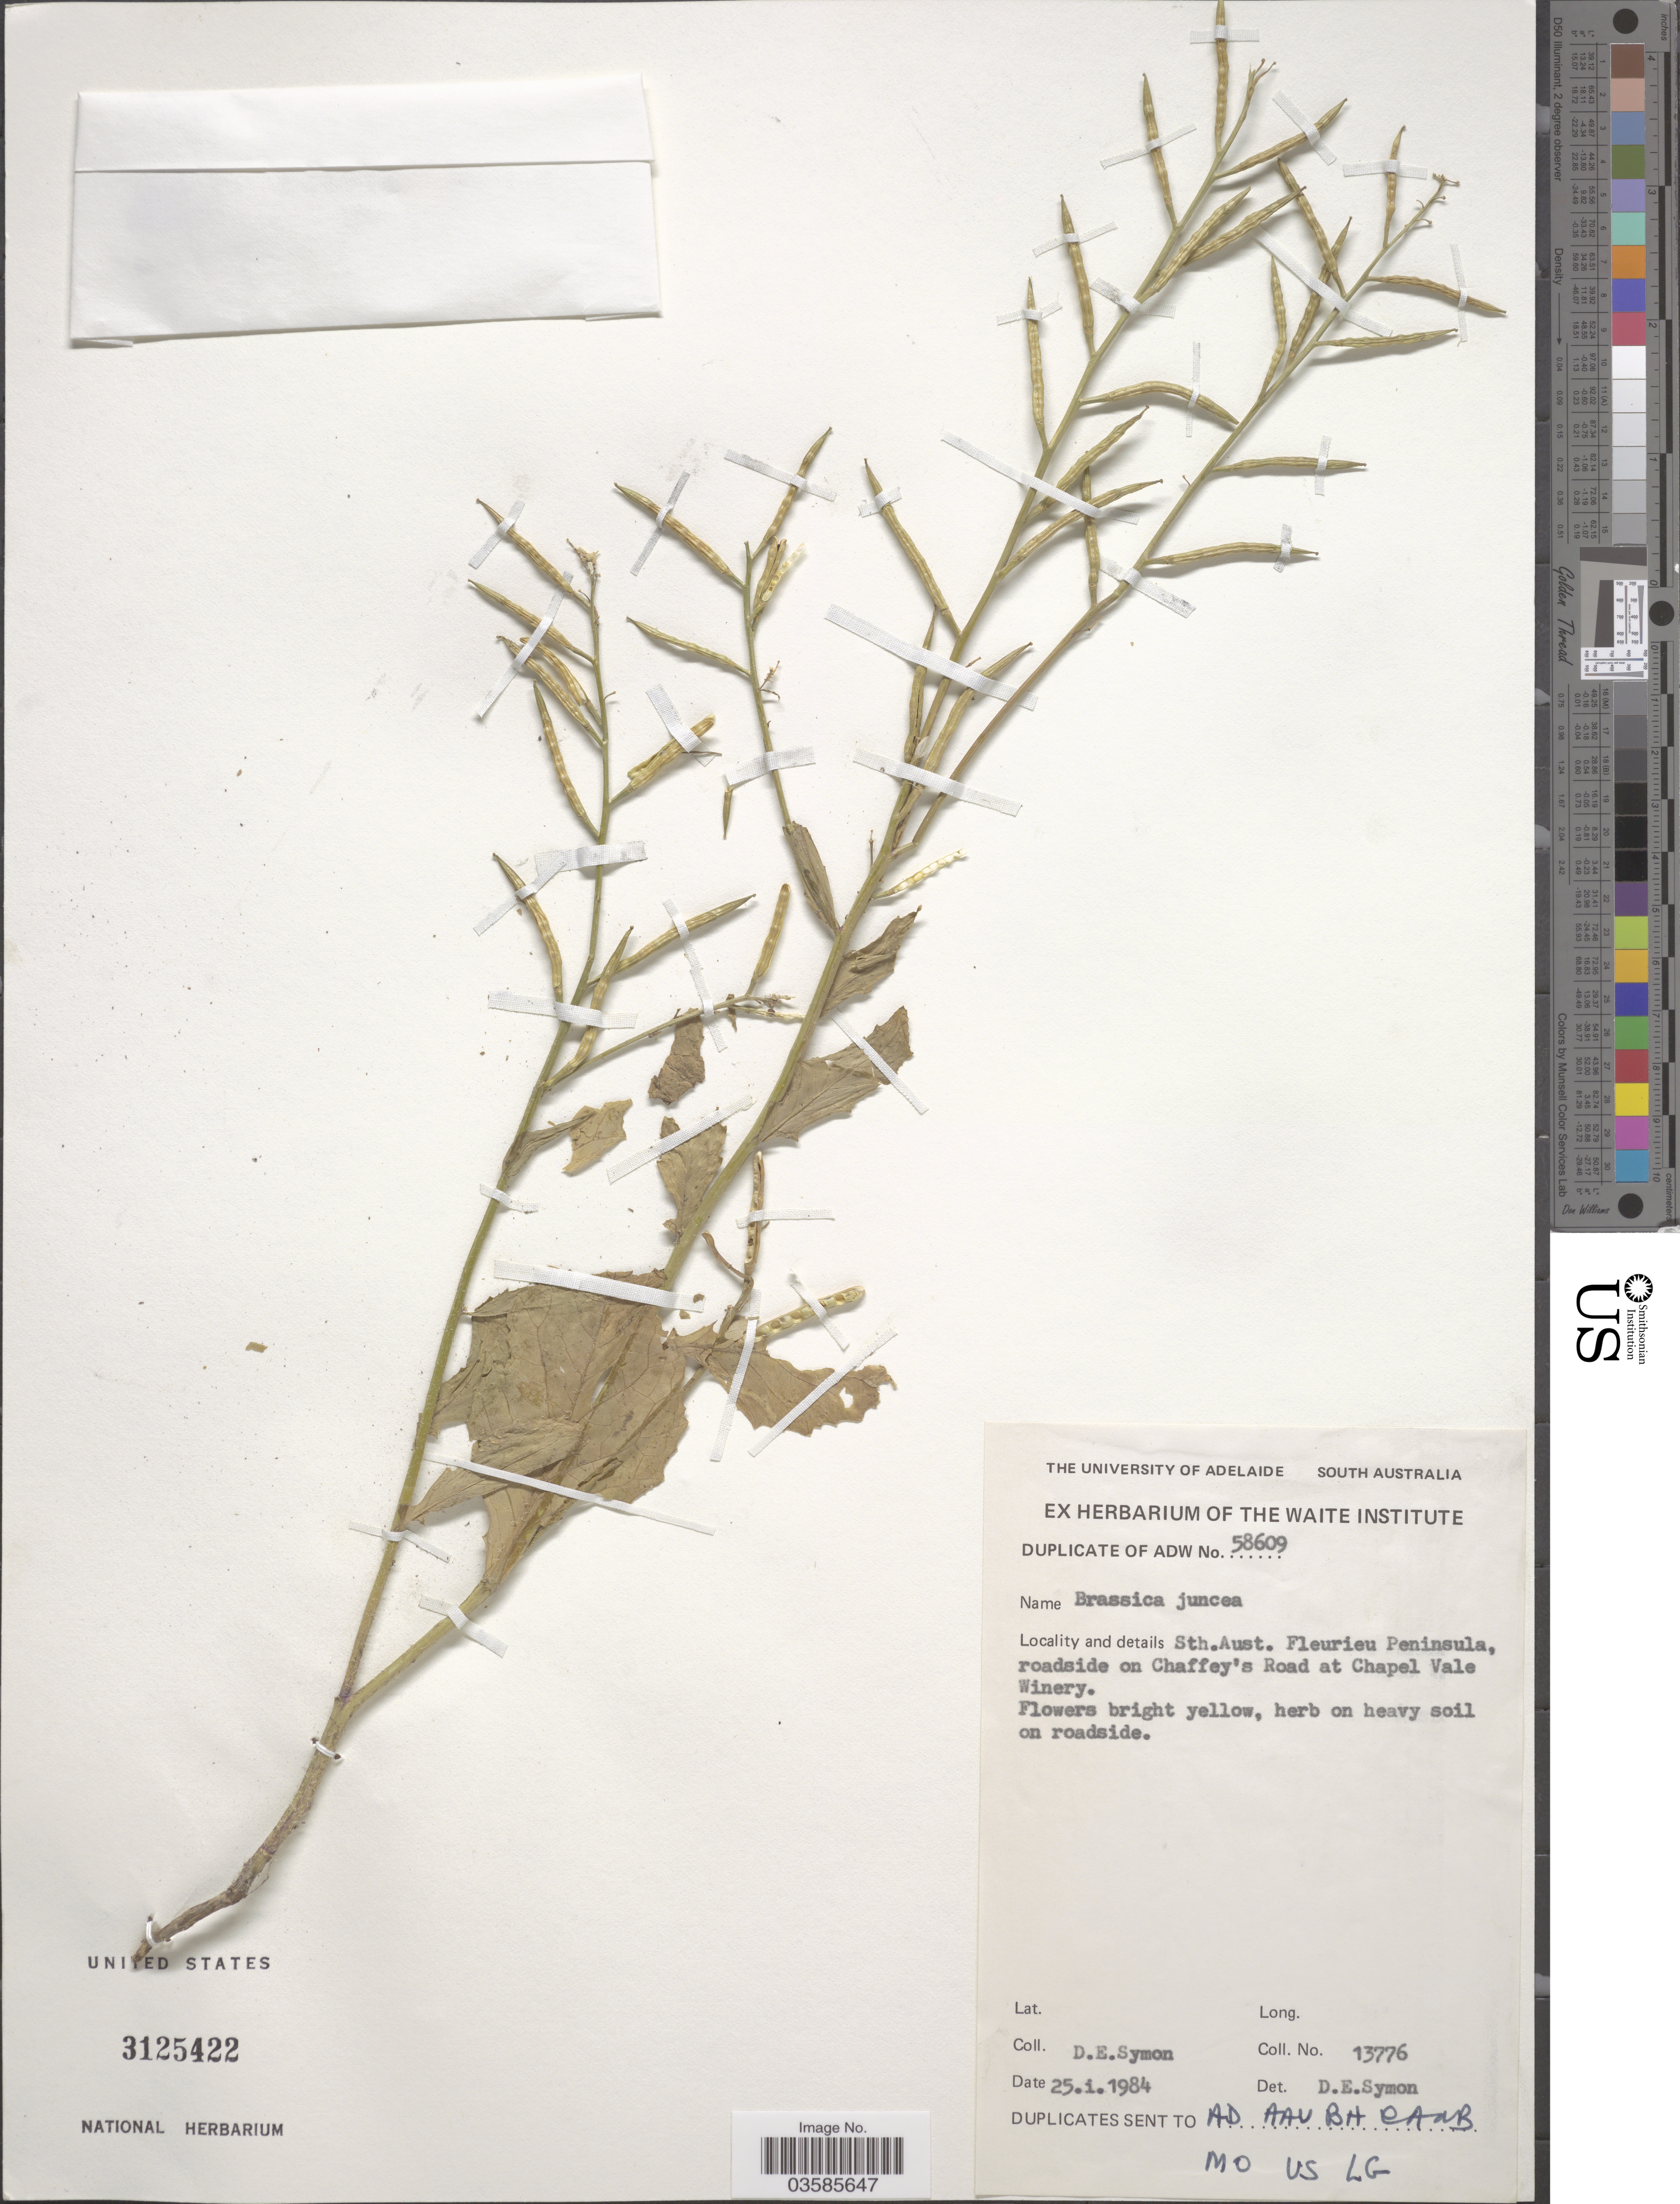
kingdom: Plantae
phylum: Tracheophyta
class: Magnoliopsida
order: Brassicales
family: Brassicaceae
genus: Brassica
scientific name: Brassica juncea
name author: (L.) Czern.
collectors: D. Symon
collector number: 13776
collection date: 1984-01-25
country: Australia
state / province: South Australia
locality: Sth. Aust. Fleurieu Peninsula, roadside on Chaffey's Road at Chapel Vale Winery.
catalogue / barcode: US 3125422